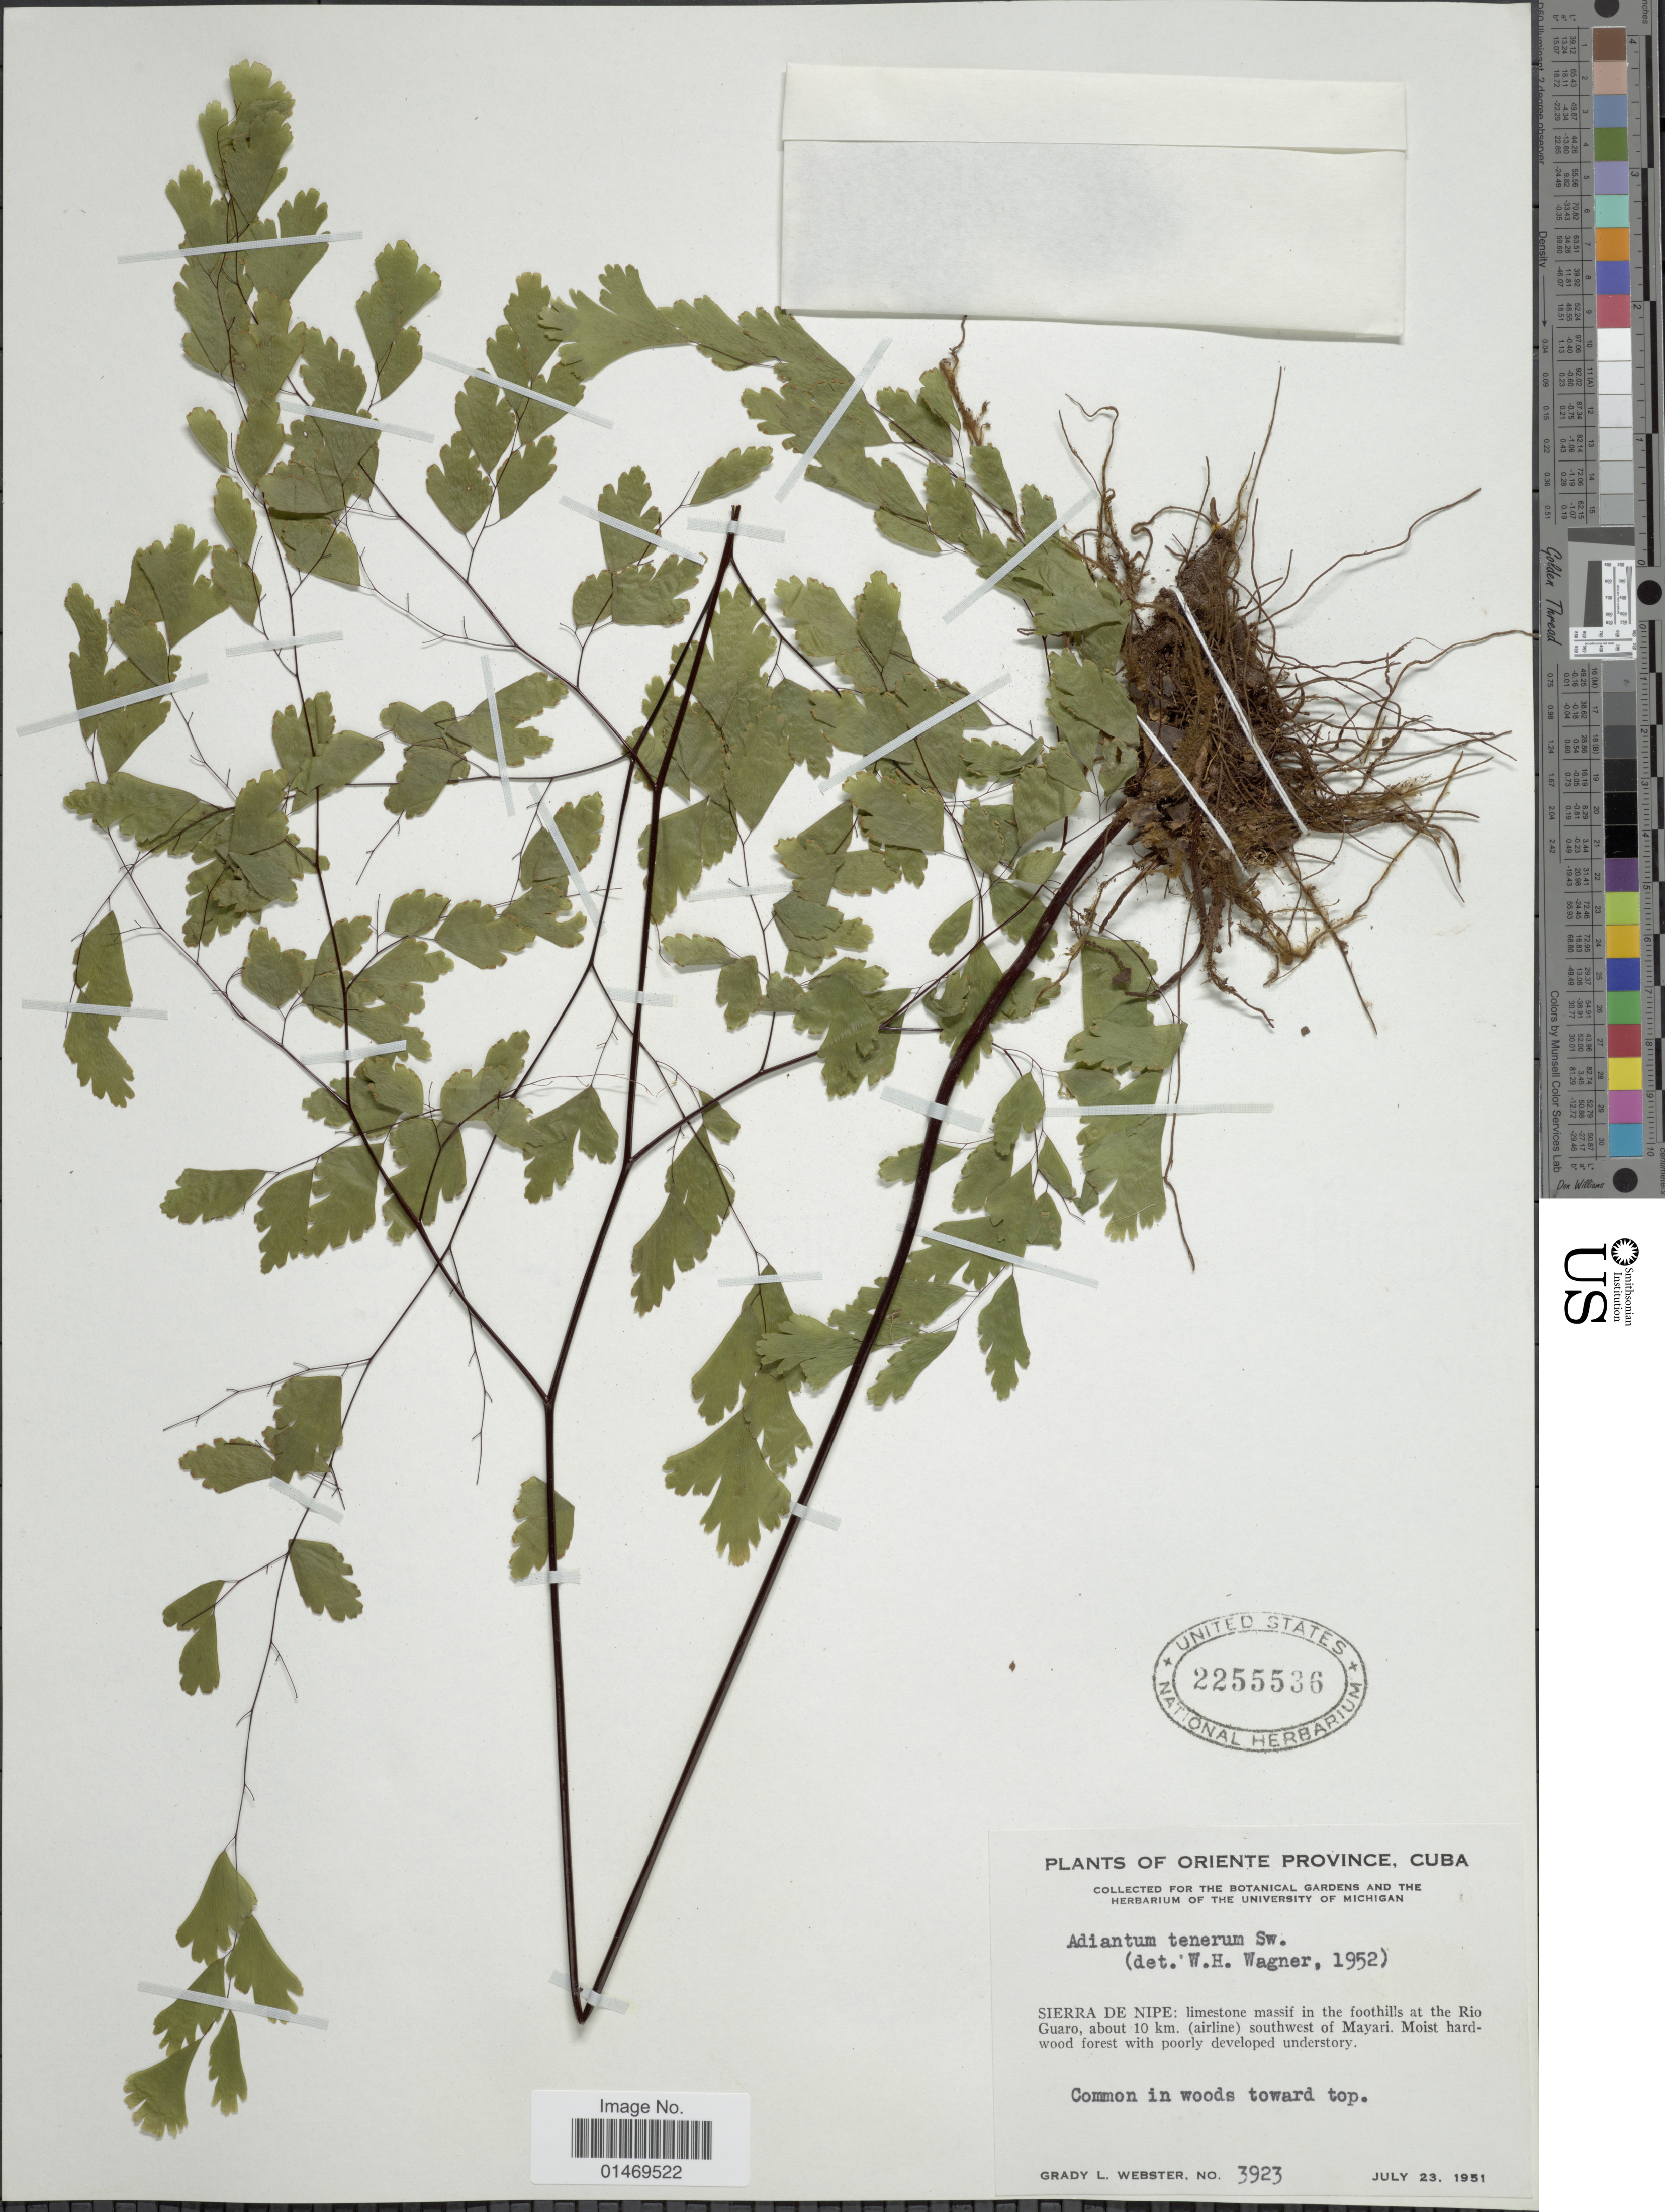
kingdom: Plantae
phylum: Tracheophyta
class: Polypodiopsida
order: Polypodiales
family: Pteridaceae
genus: Adiantum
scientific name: Adiantum tenerum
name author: Sw.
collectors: G. L. Webster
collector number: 3923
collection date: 1951-07-23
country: Cuba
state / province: Oriente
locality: Sierra de Nipe: limestone massif in the foothills at the Rio Guaro, about 10 km. (airline) southwest of Mayari.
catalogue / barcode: US 2255536